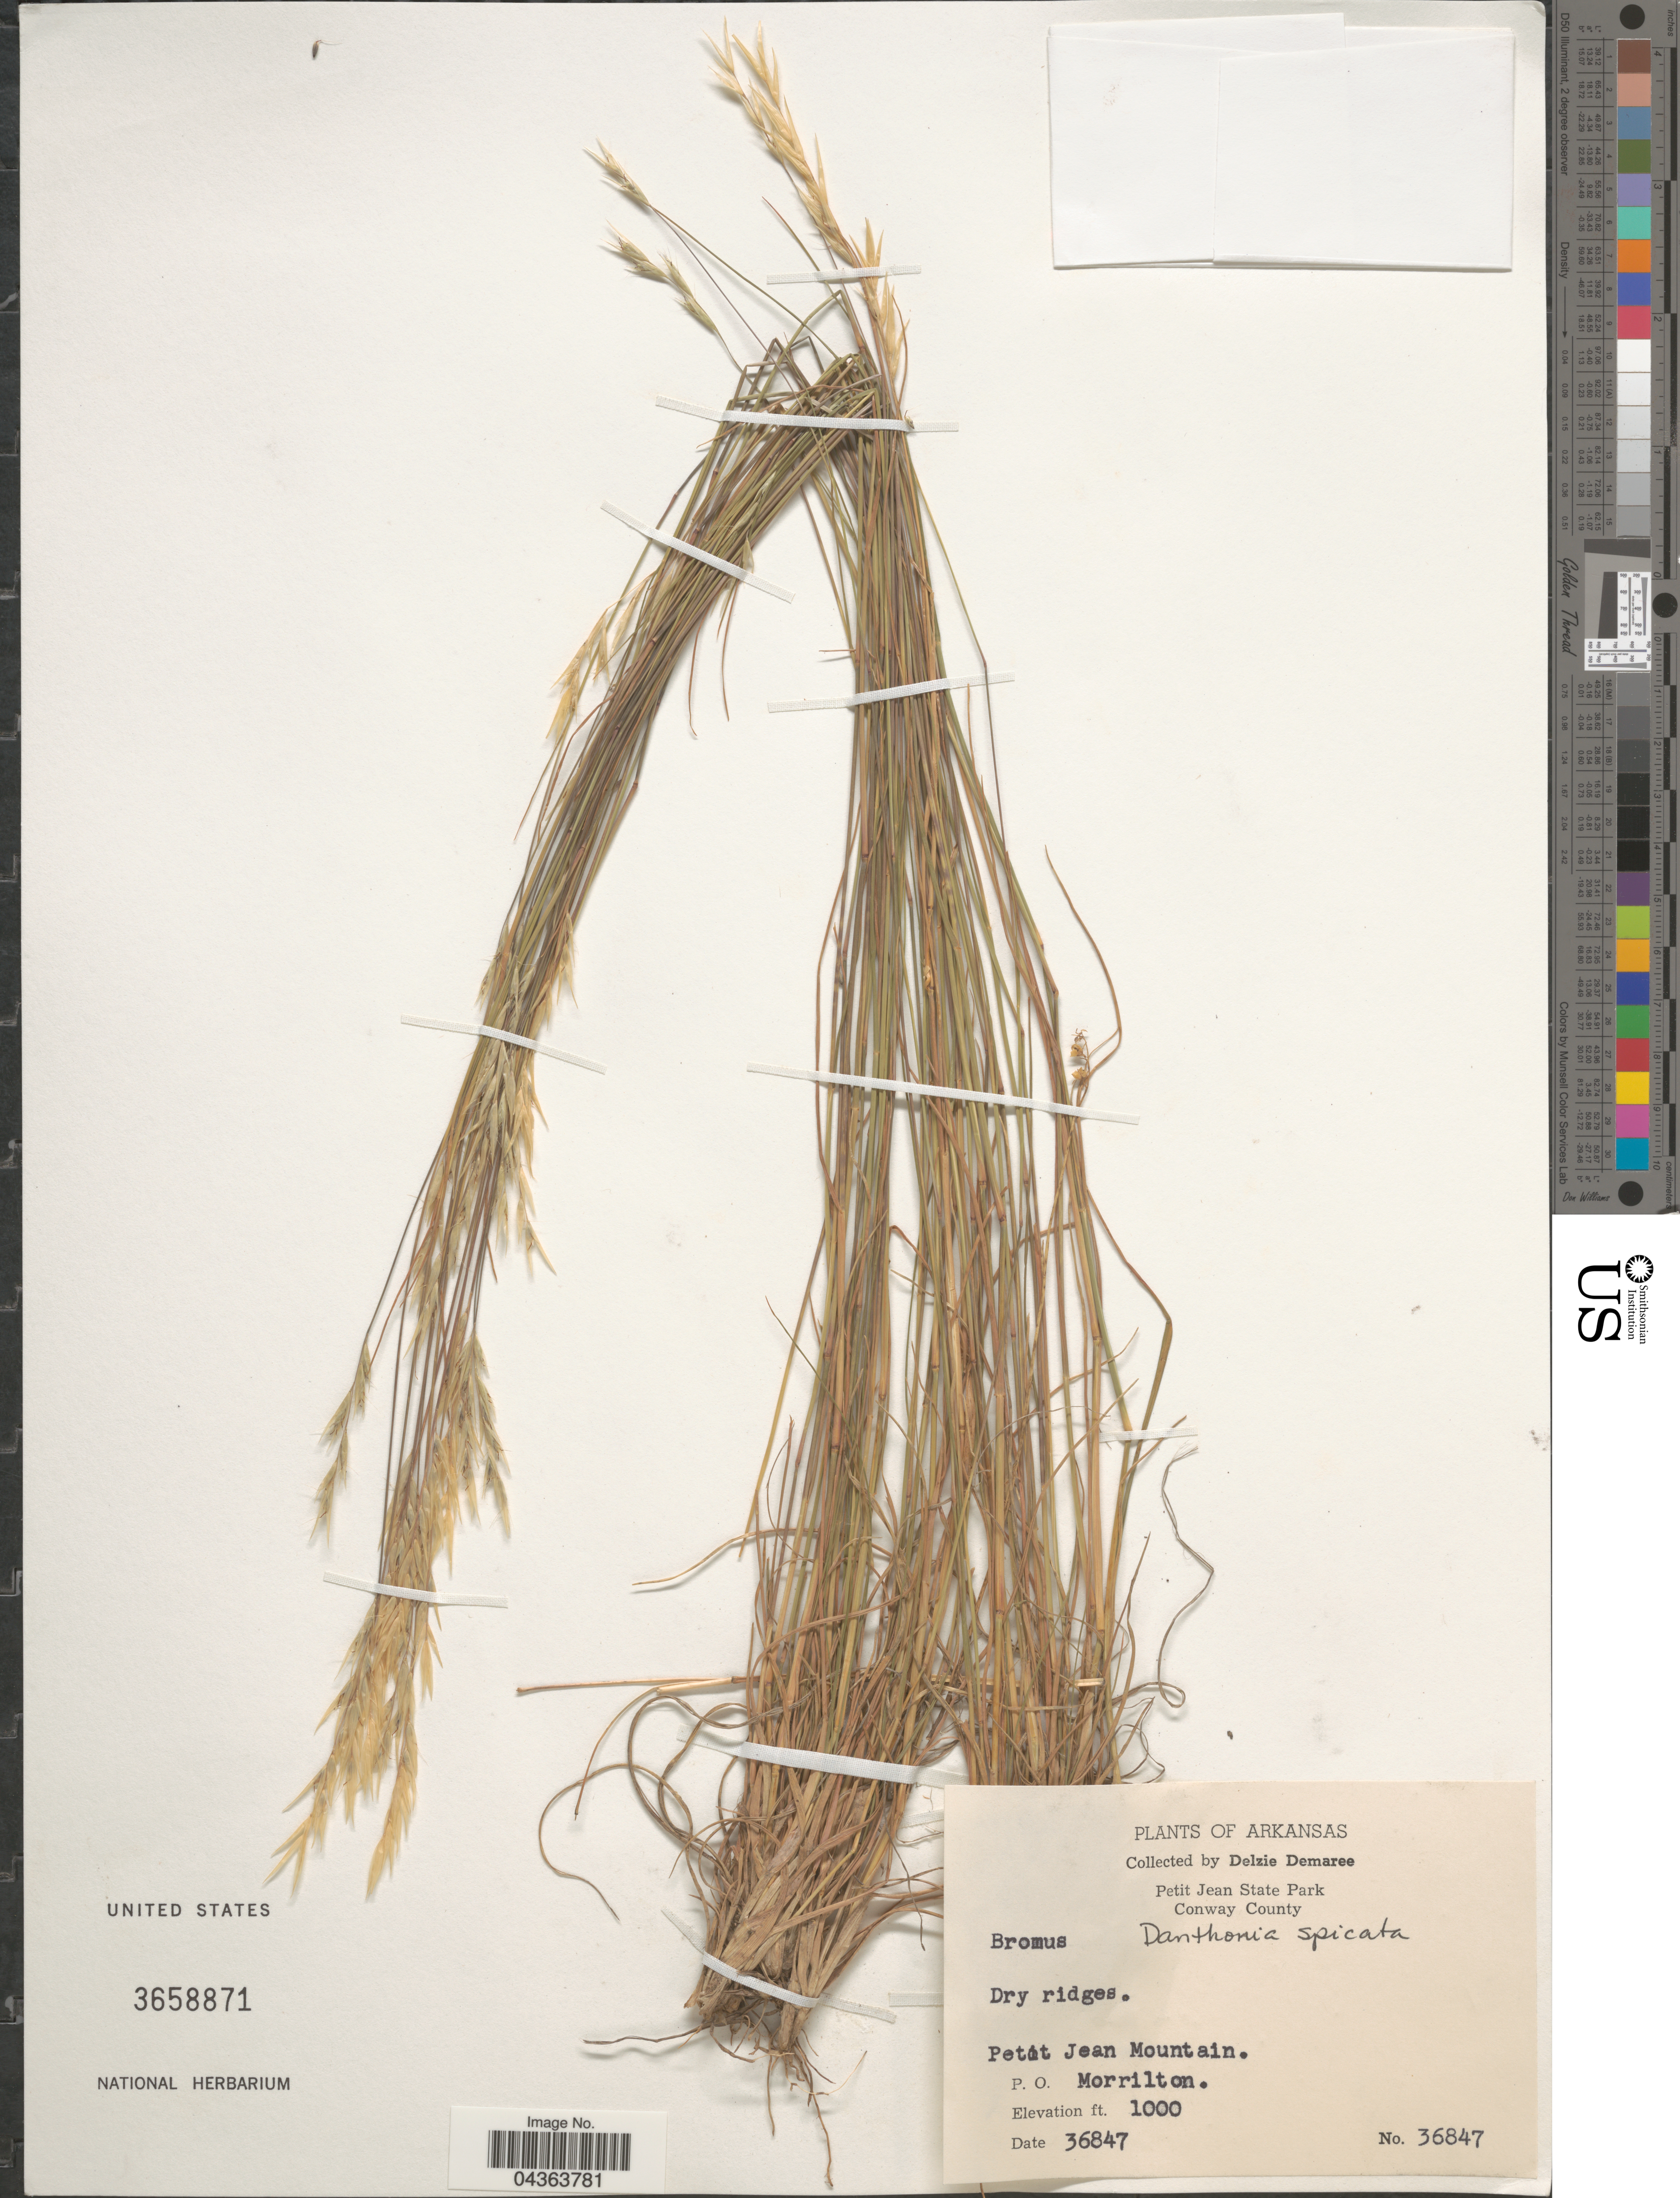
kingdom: Plantae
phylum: Tracheophyta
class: Liliopsida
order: Poales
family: Poaceae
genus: Danthonia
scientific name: Danthonia spicata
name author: (L.) P. Beauv. ex Roem. & Schult.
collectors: D. Demaree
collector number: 36847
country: United States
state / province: Arkansas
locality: Petit Jean State Park. Conway County. Petit Jean Mountain. P. O. Morrilton.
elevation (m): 305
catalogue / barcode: US 3658871